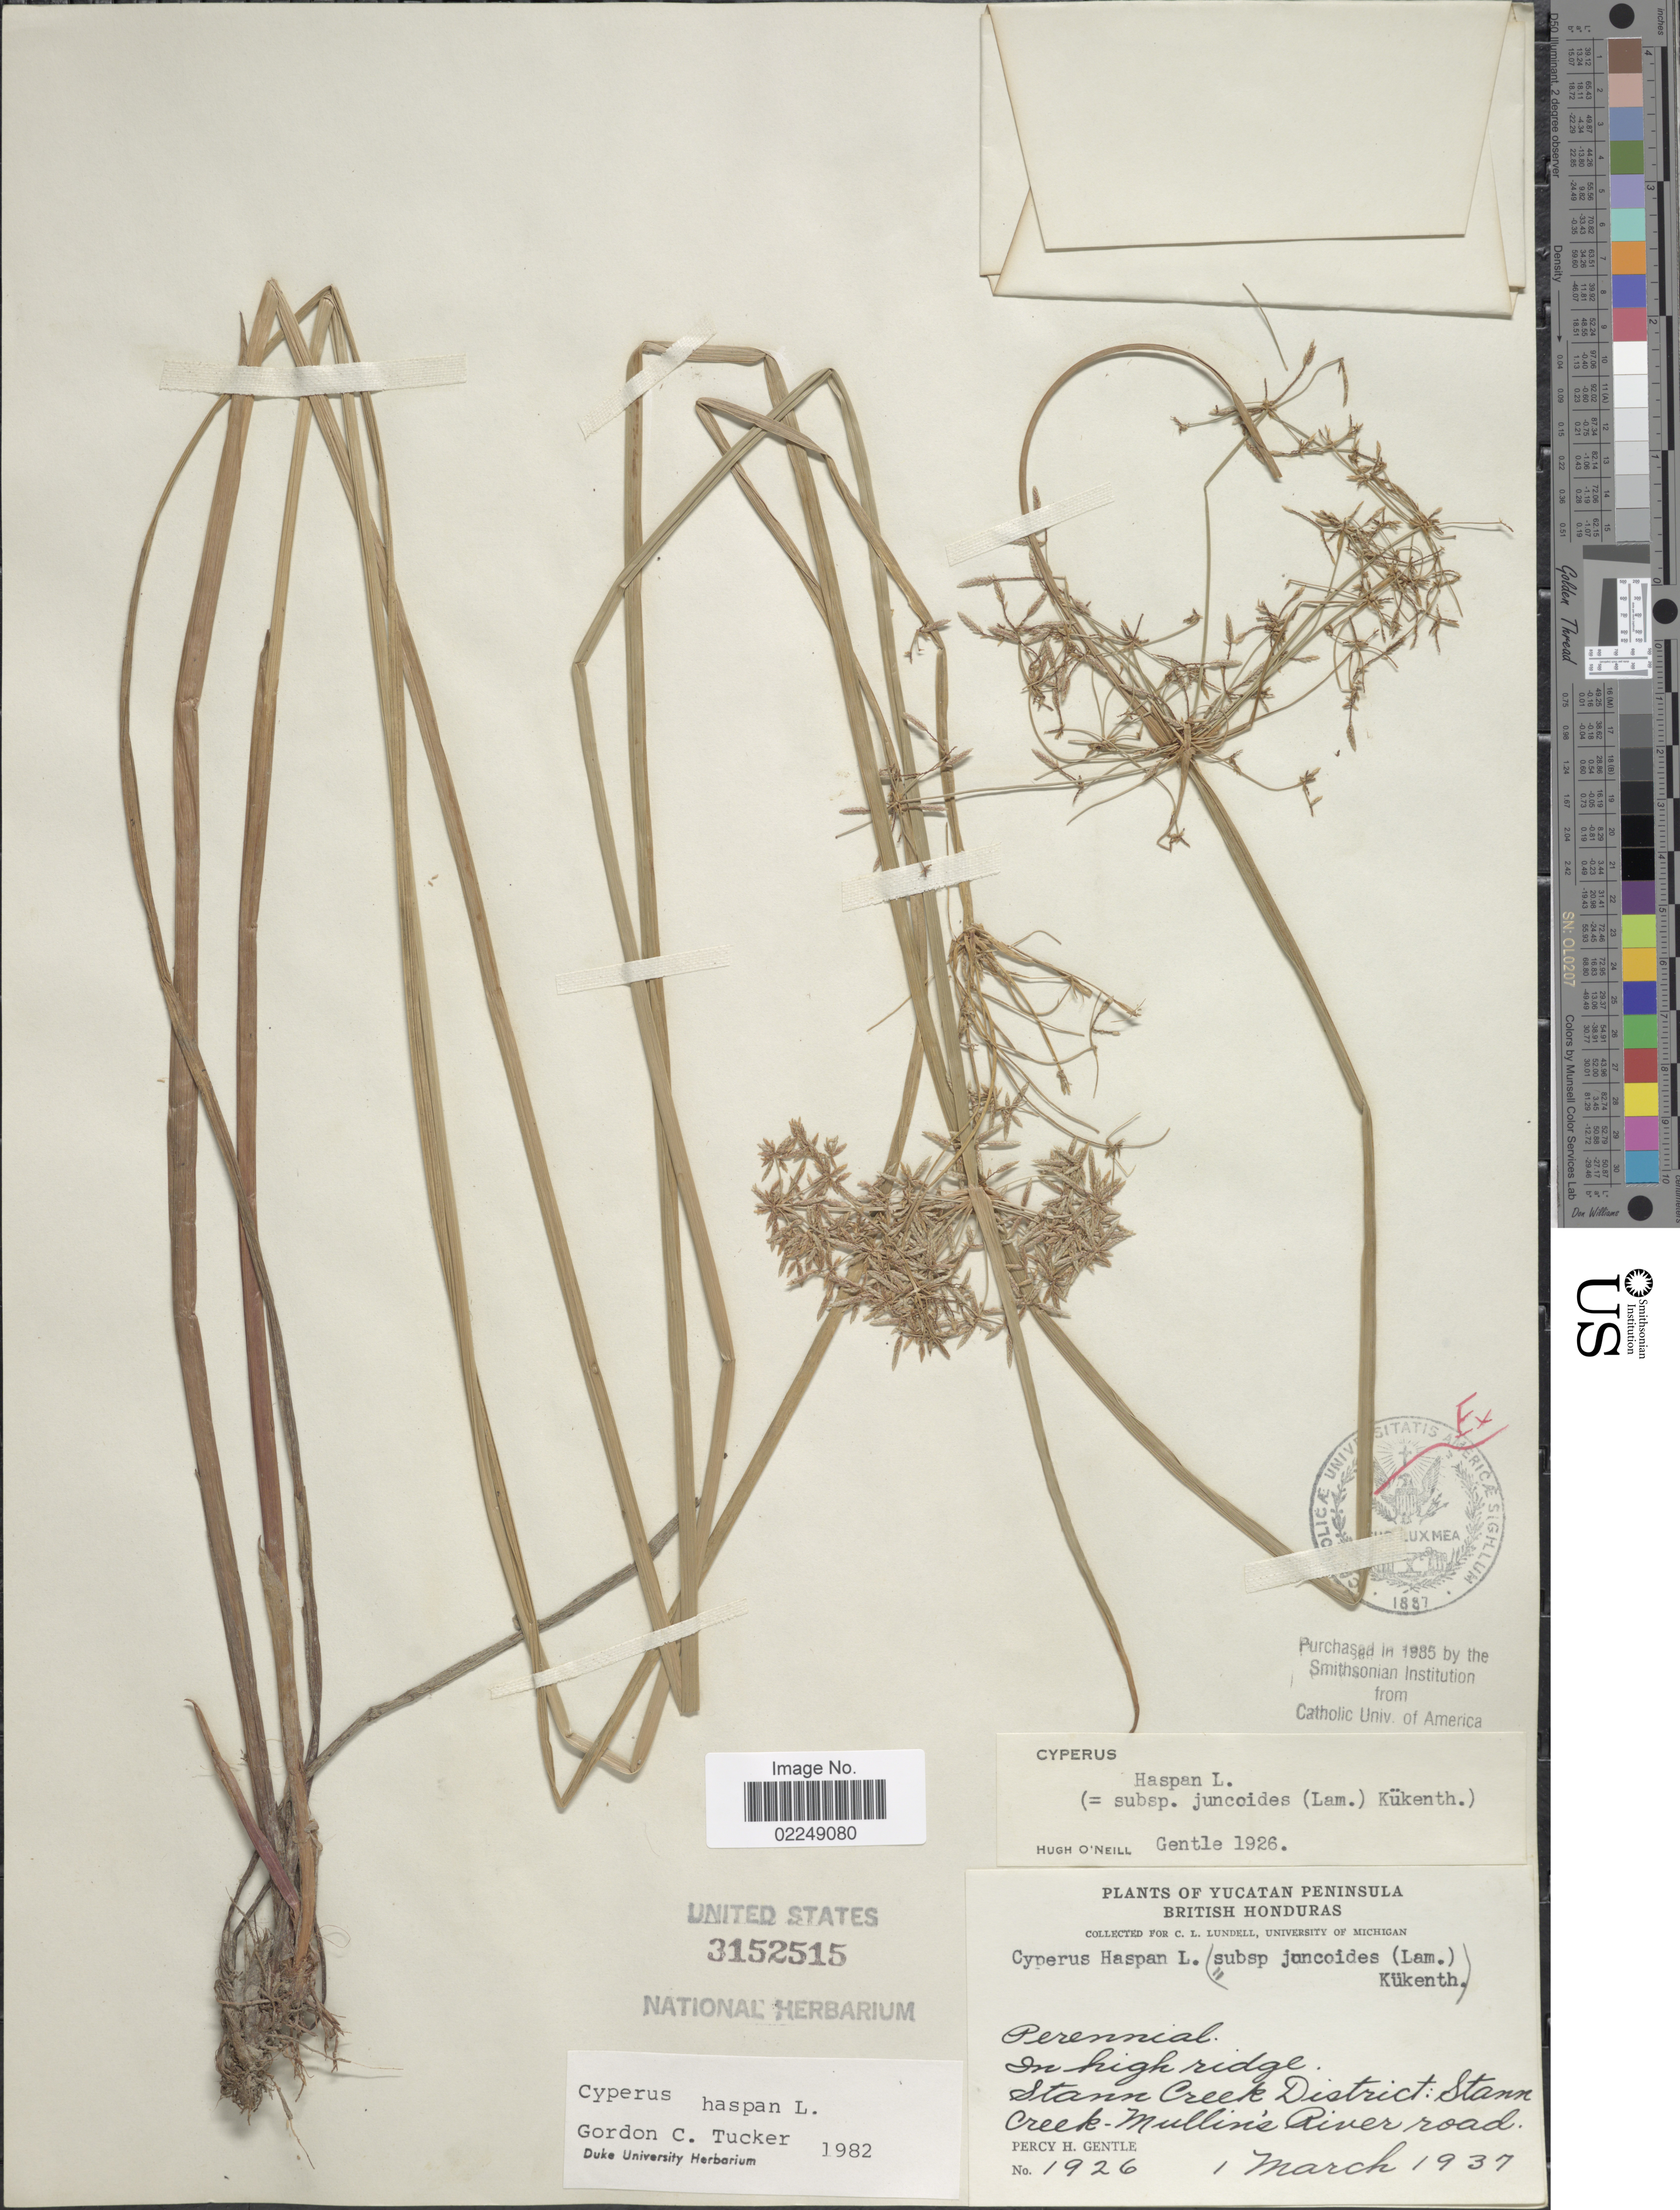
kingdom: Plantae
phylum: Tracheophyta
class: Liliopsida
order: Poales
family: Cyperaceae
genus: Cyperus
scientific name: Cyperus haspan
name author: L.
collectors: P. H. Gentle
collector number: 1926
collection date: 1937-03-01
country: Belize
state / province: Stann Creek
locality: Yucatan Peninsula, British Honduras, Stann Creek District, Stann Mullin's River road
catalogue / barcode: US 3152515